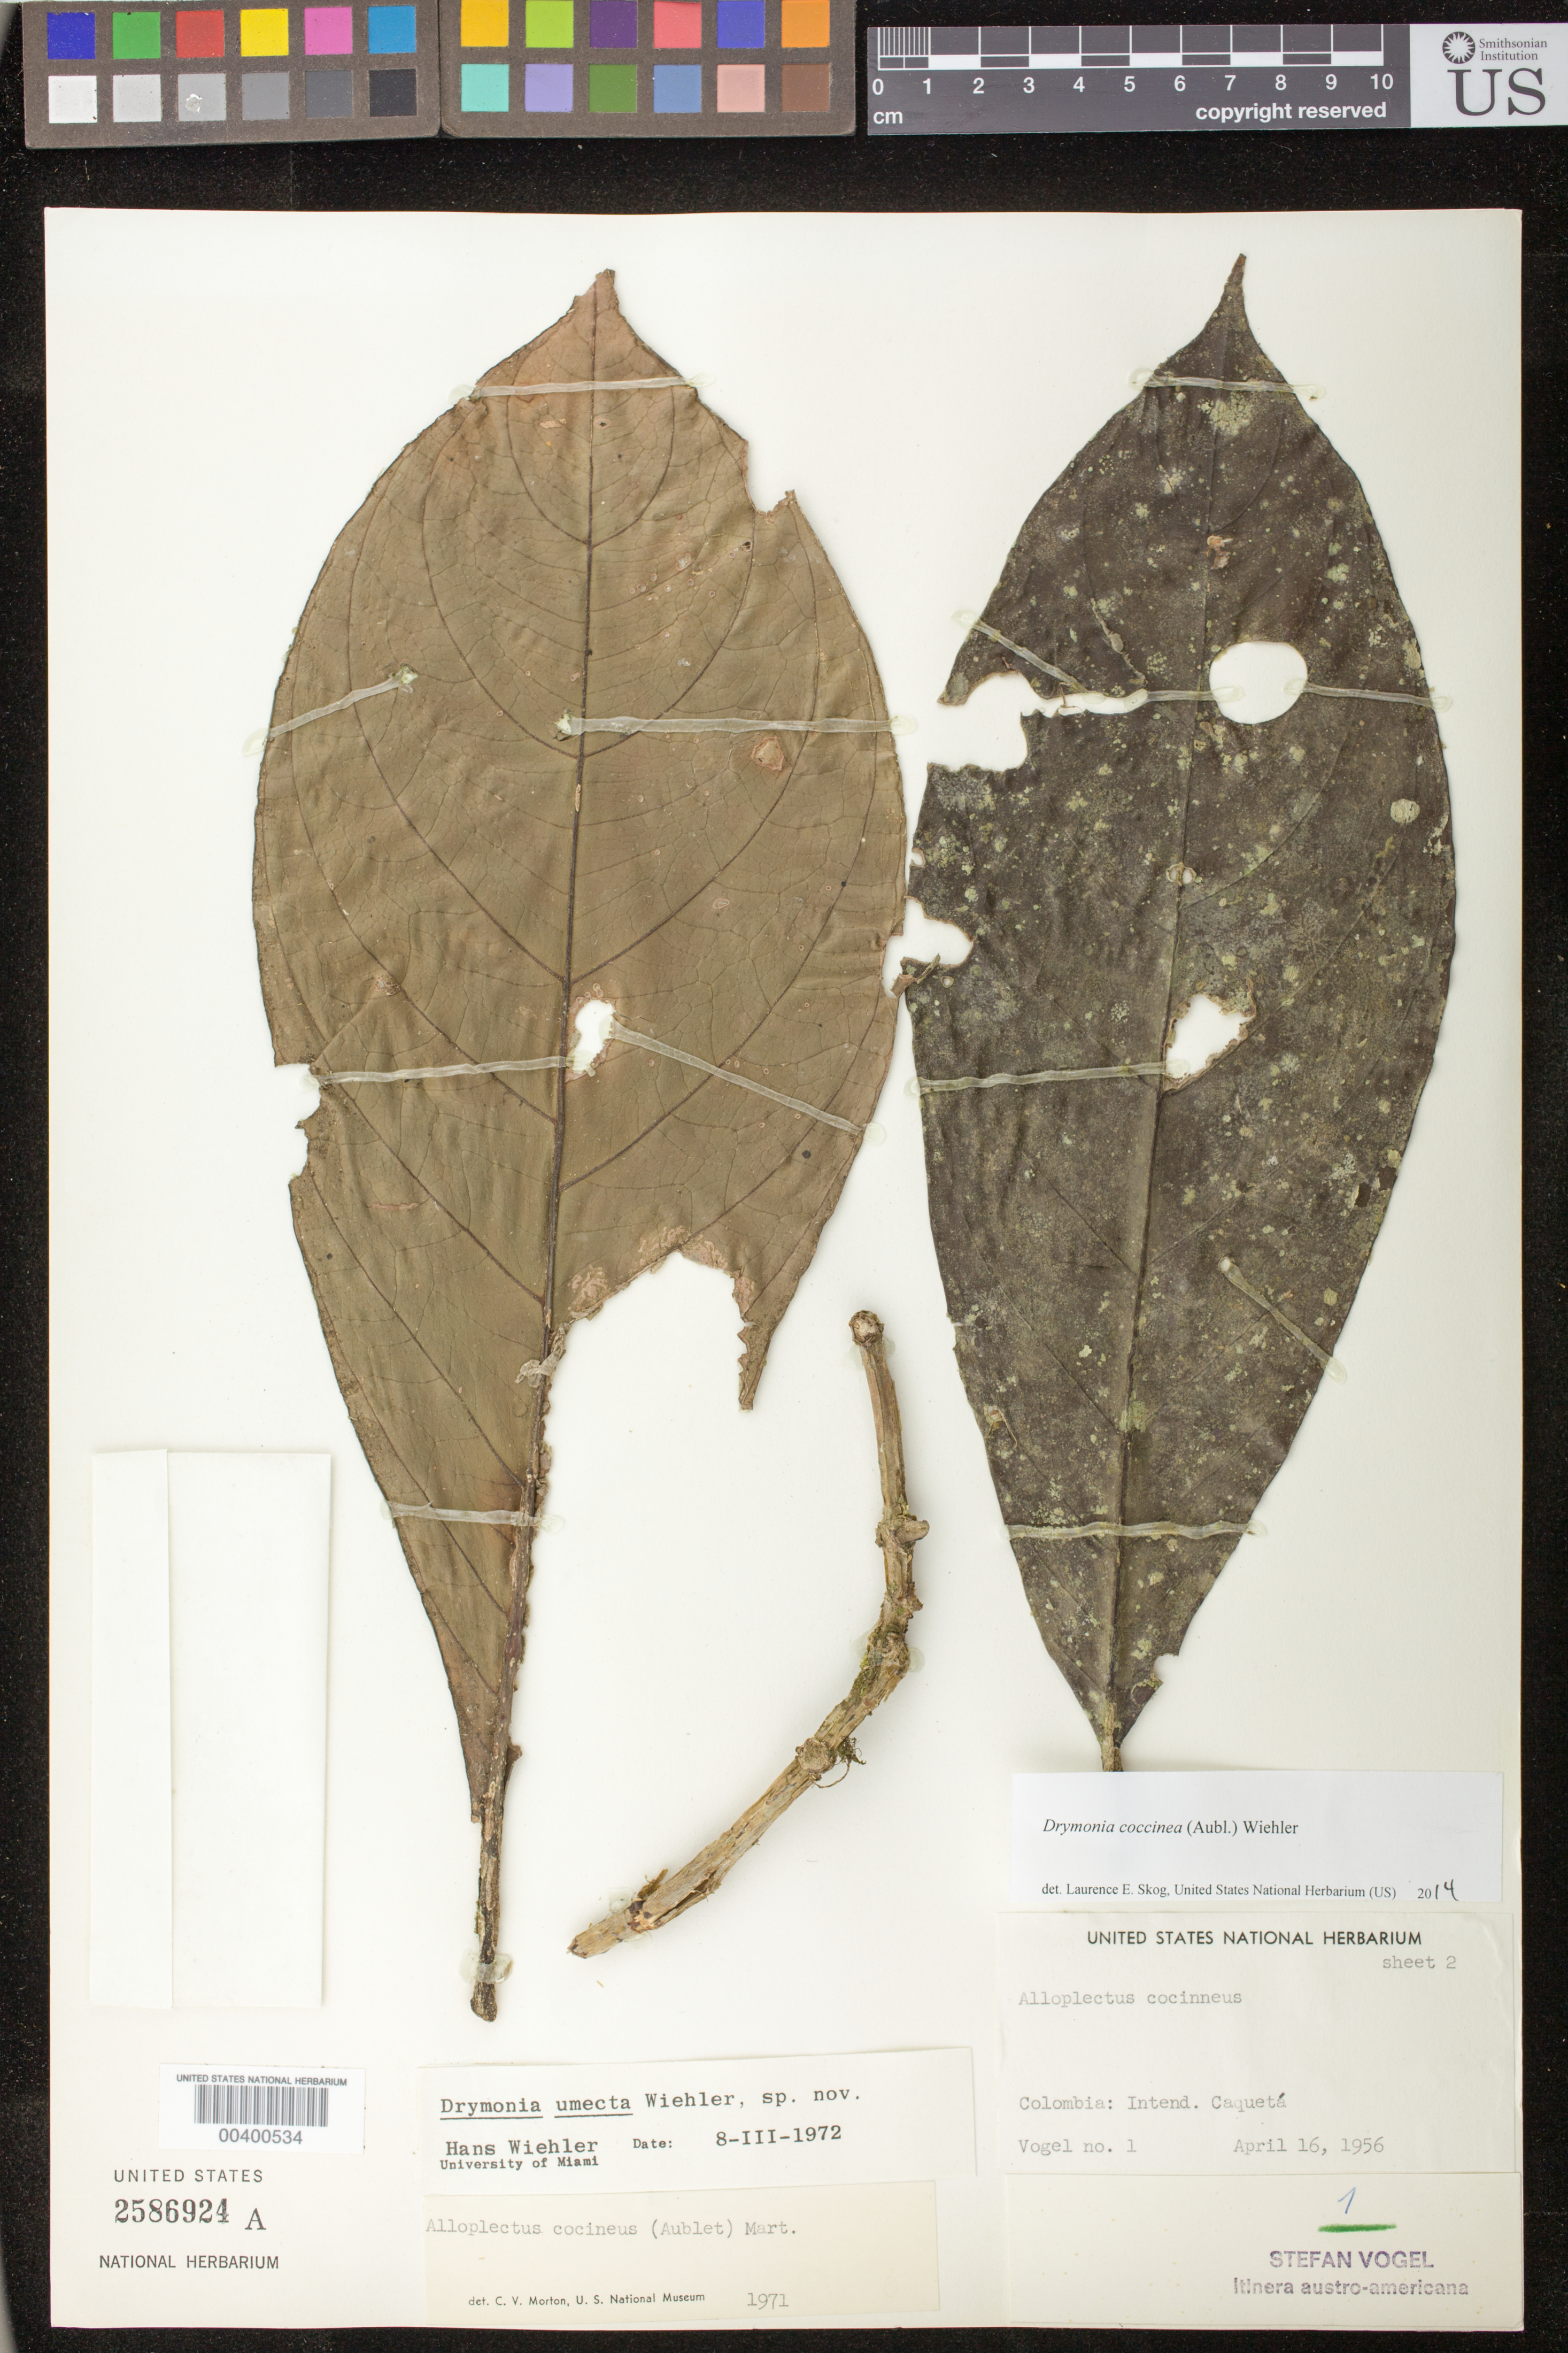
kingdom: Plantae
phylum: Tracheophyta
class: Magnoliopsida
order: Lamiales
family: Gesneriaceae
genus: Drymonia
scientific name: Drymonia coccinea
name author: (Aubl.) Wiehler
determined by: Skog, Laurence E.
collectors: S. Vogel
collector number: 1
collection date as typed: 16 Apr 1956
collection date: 1956-04-16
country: Colombia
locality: Caqueta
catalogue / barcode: US 2586924A